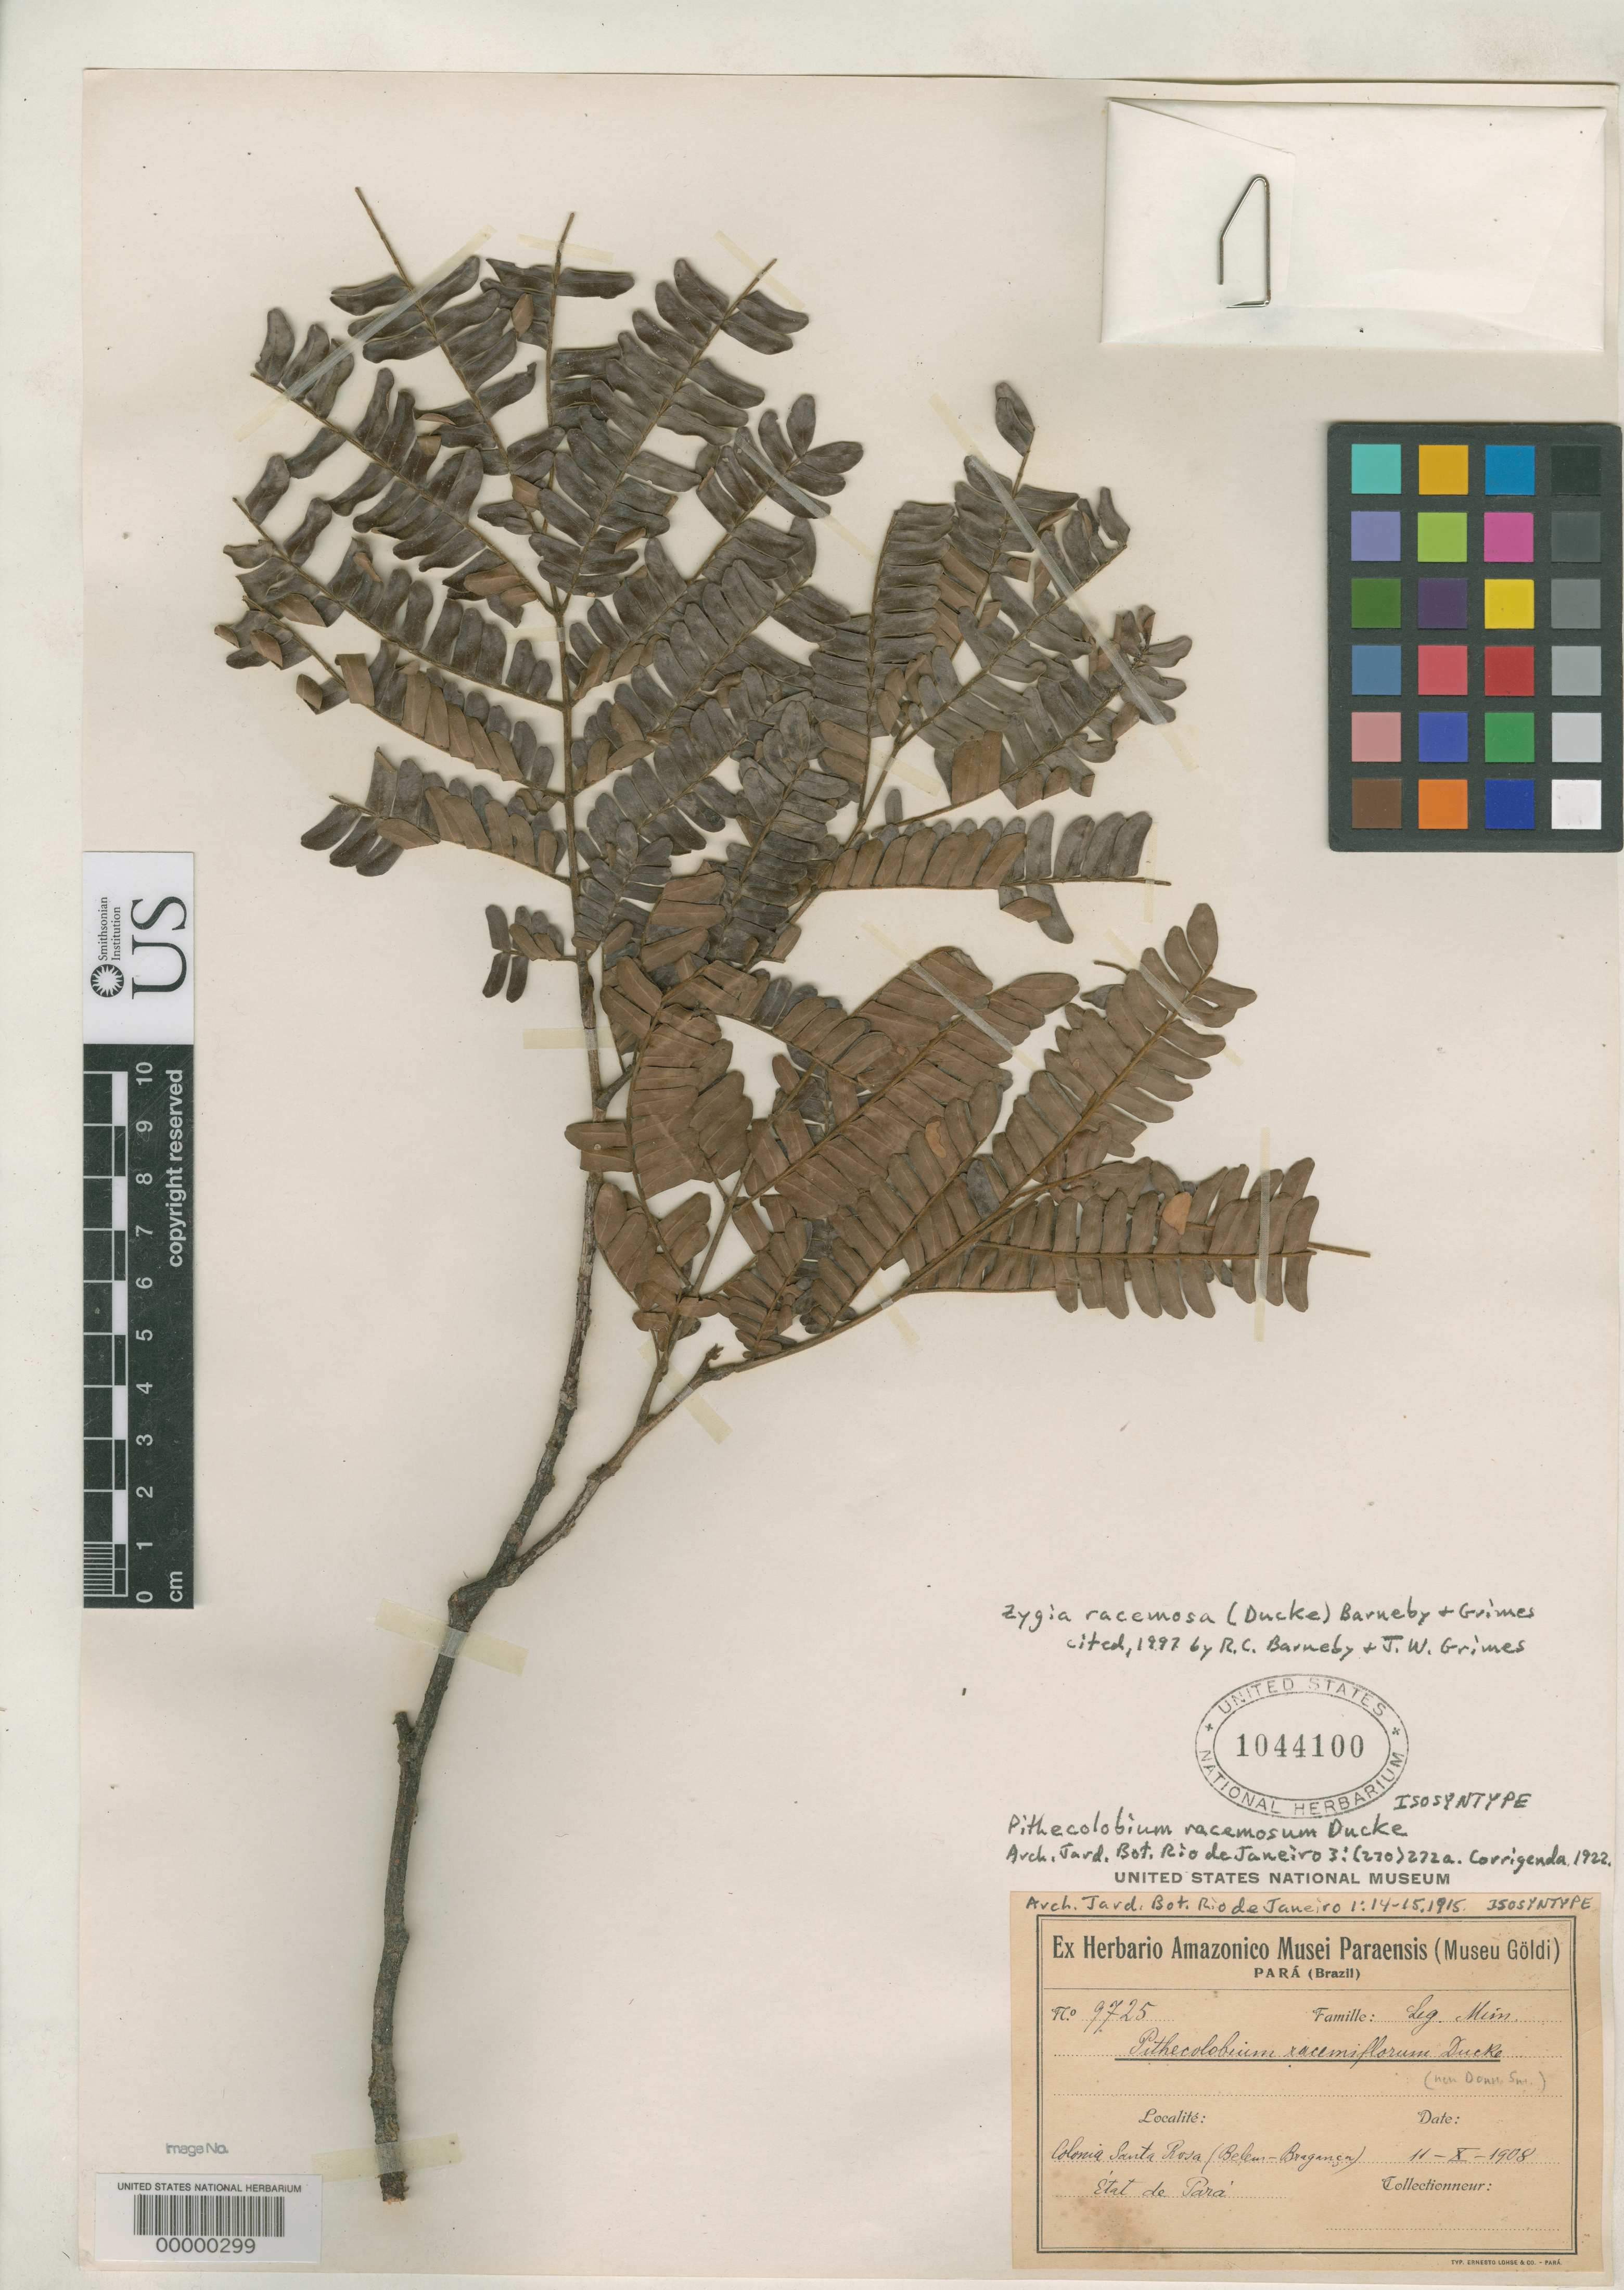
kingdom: Plantae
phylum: Tracheophyta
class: Magnoliopsida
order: Fabales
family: Fabaceae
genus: Pithecellobium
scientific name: Pithecellobium racemiflorum Ducke, nom. illeg.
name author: Ducke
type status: Isosyntype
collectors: A. Ducke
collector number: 9725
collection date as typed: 11 Oct 1908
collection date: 1908-10-11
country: Brazil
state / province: Pará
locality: Colonia Santa Rosa (Belem-Bragança).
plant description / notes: Later homonym of Pithecellobium racemiflorum Donn. Sm. Currently accepted name as cited by Barneby & Grimes, 1997.; Also a type of Pithecellobium racemosum Ducke, nom. nov.; Replacement name for Pithecellobium racemiflorum Ducke (1915), non P. racemiflorum Donn. Sm. (1913).; Also a type of Pithecellobium racemiflorum Ducke, nom. illeg.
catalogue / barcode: US 1044100